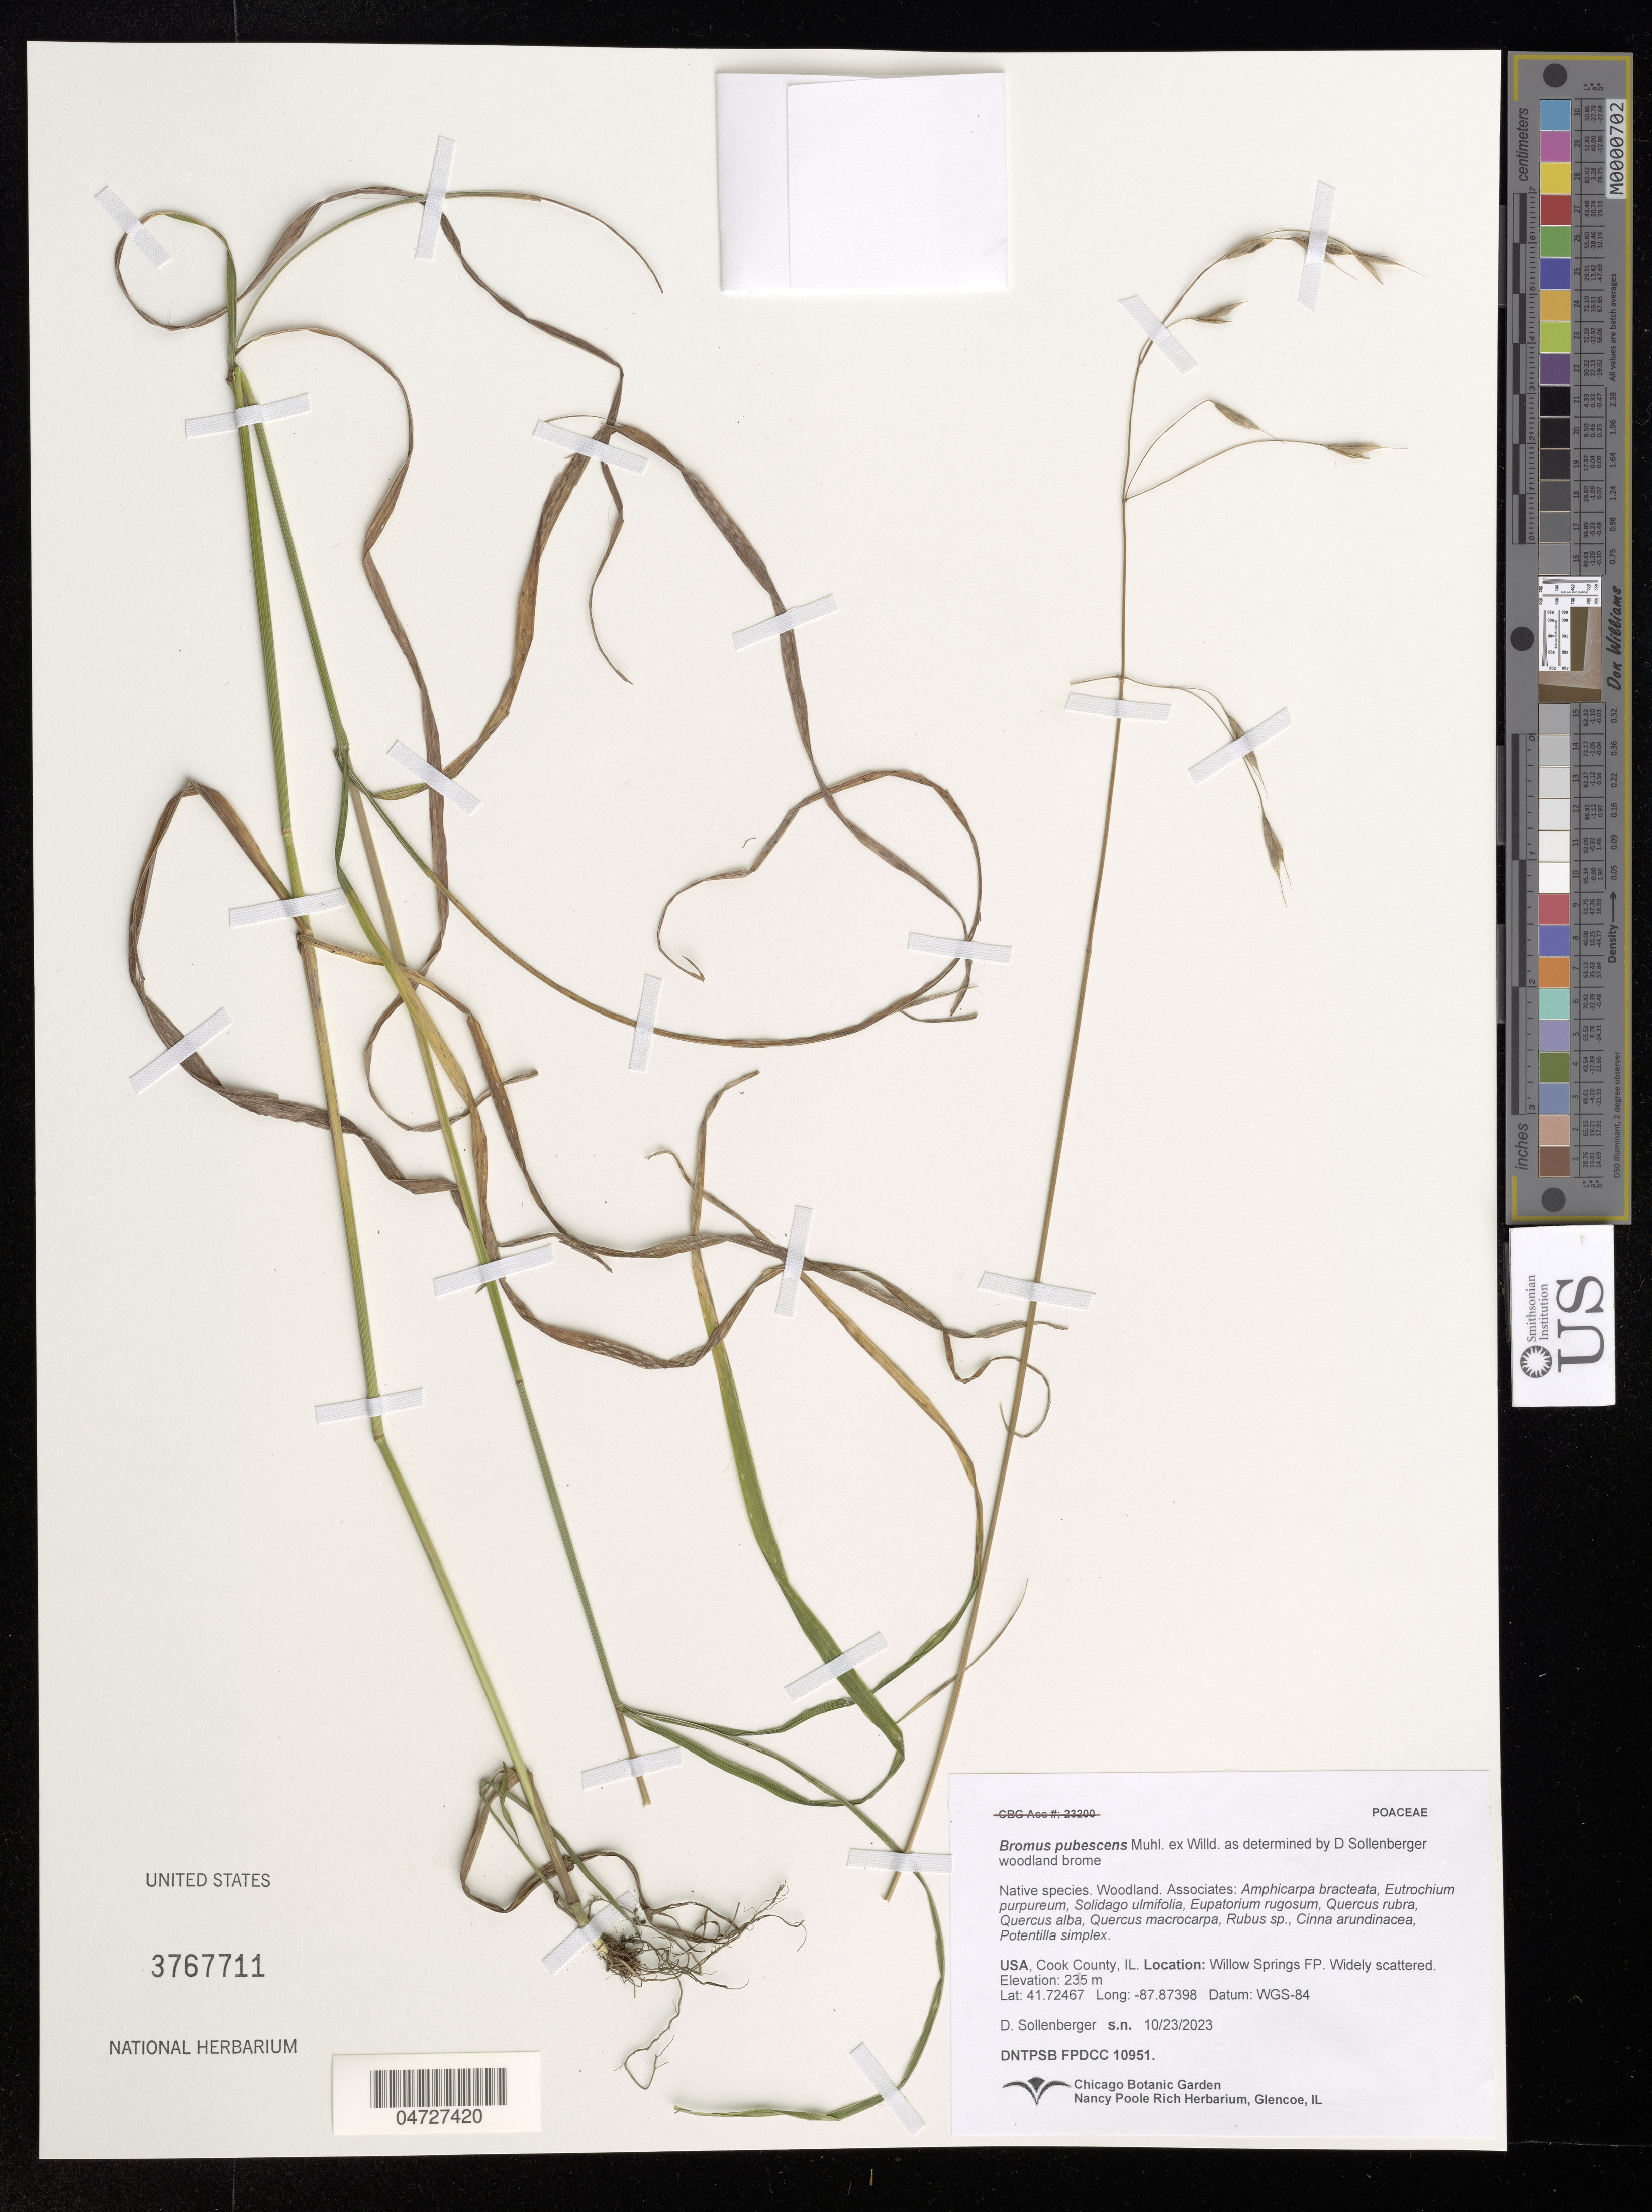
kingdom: Plantae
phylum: Tracheophyta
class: Liliopsida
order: Poales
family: Poaceae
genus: Bromus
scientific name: Bromus pubescens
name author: Muhl. ex Willd.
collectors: D. Sollenberger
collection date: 2023-10-23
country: United States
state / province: Illinois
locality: Cook County. Willow Springs FP.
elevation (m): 235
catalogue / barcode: US 3767711